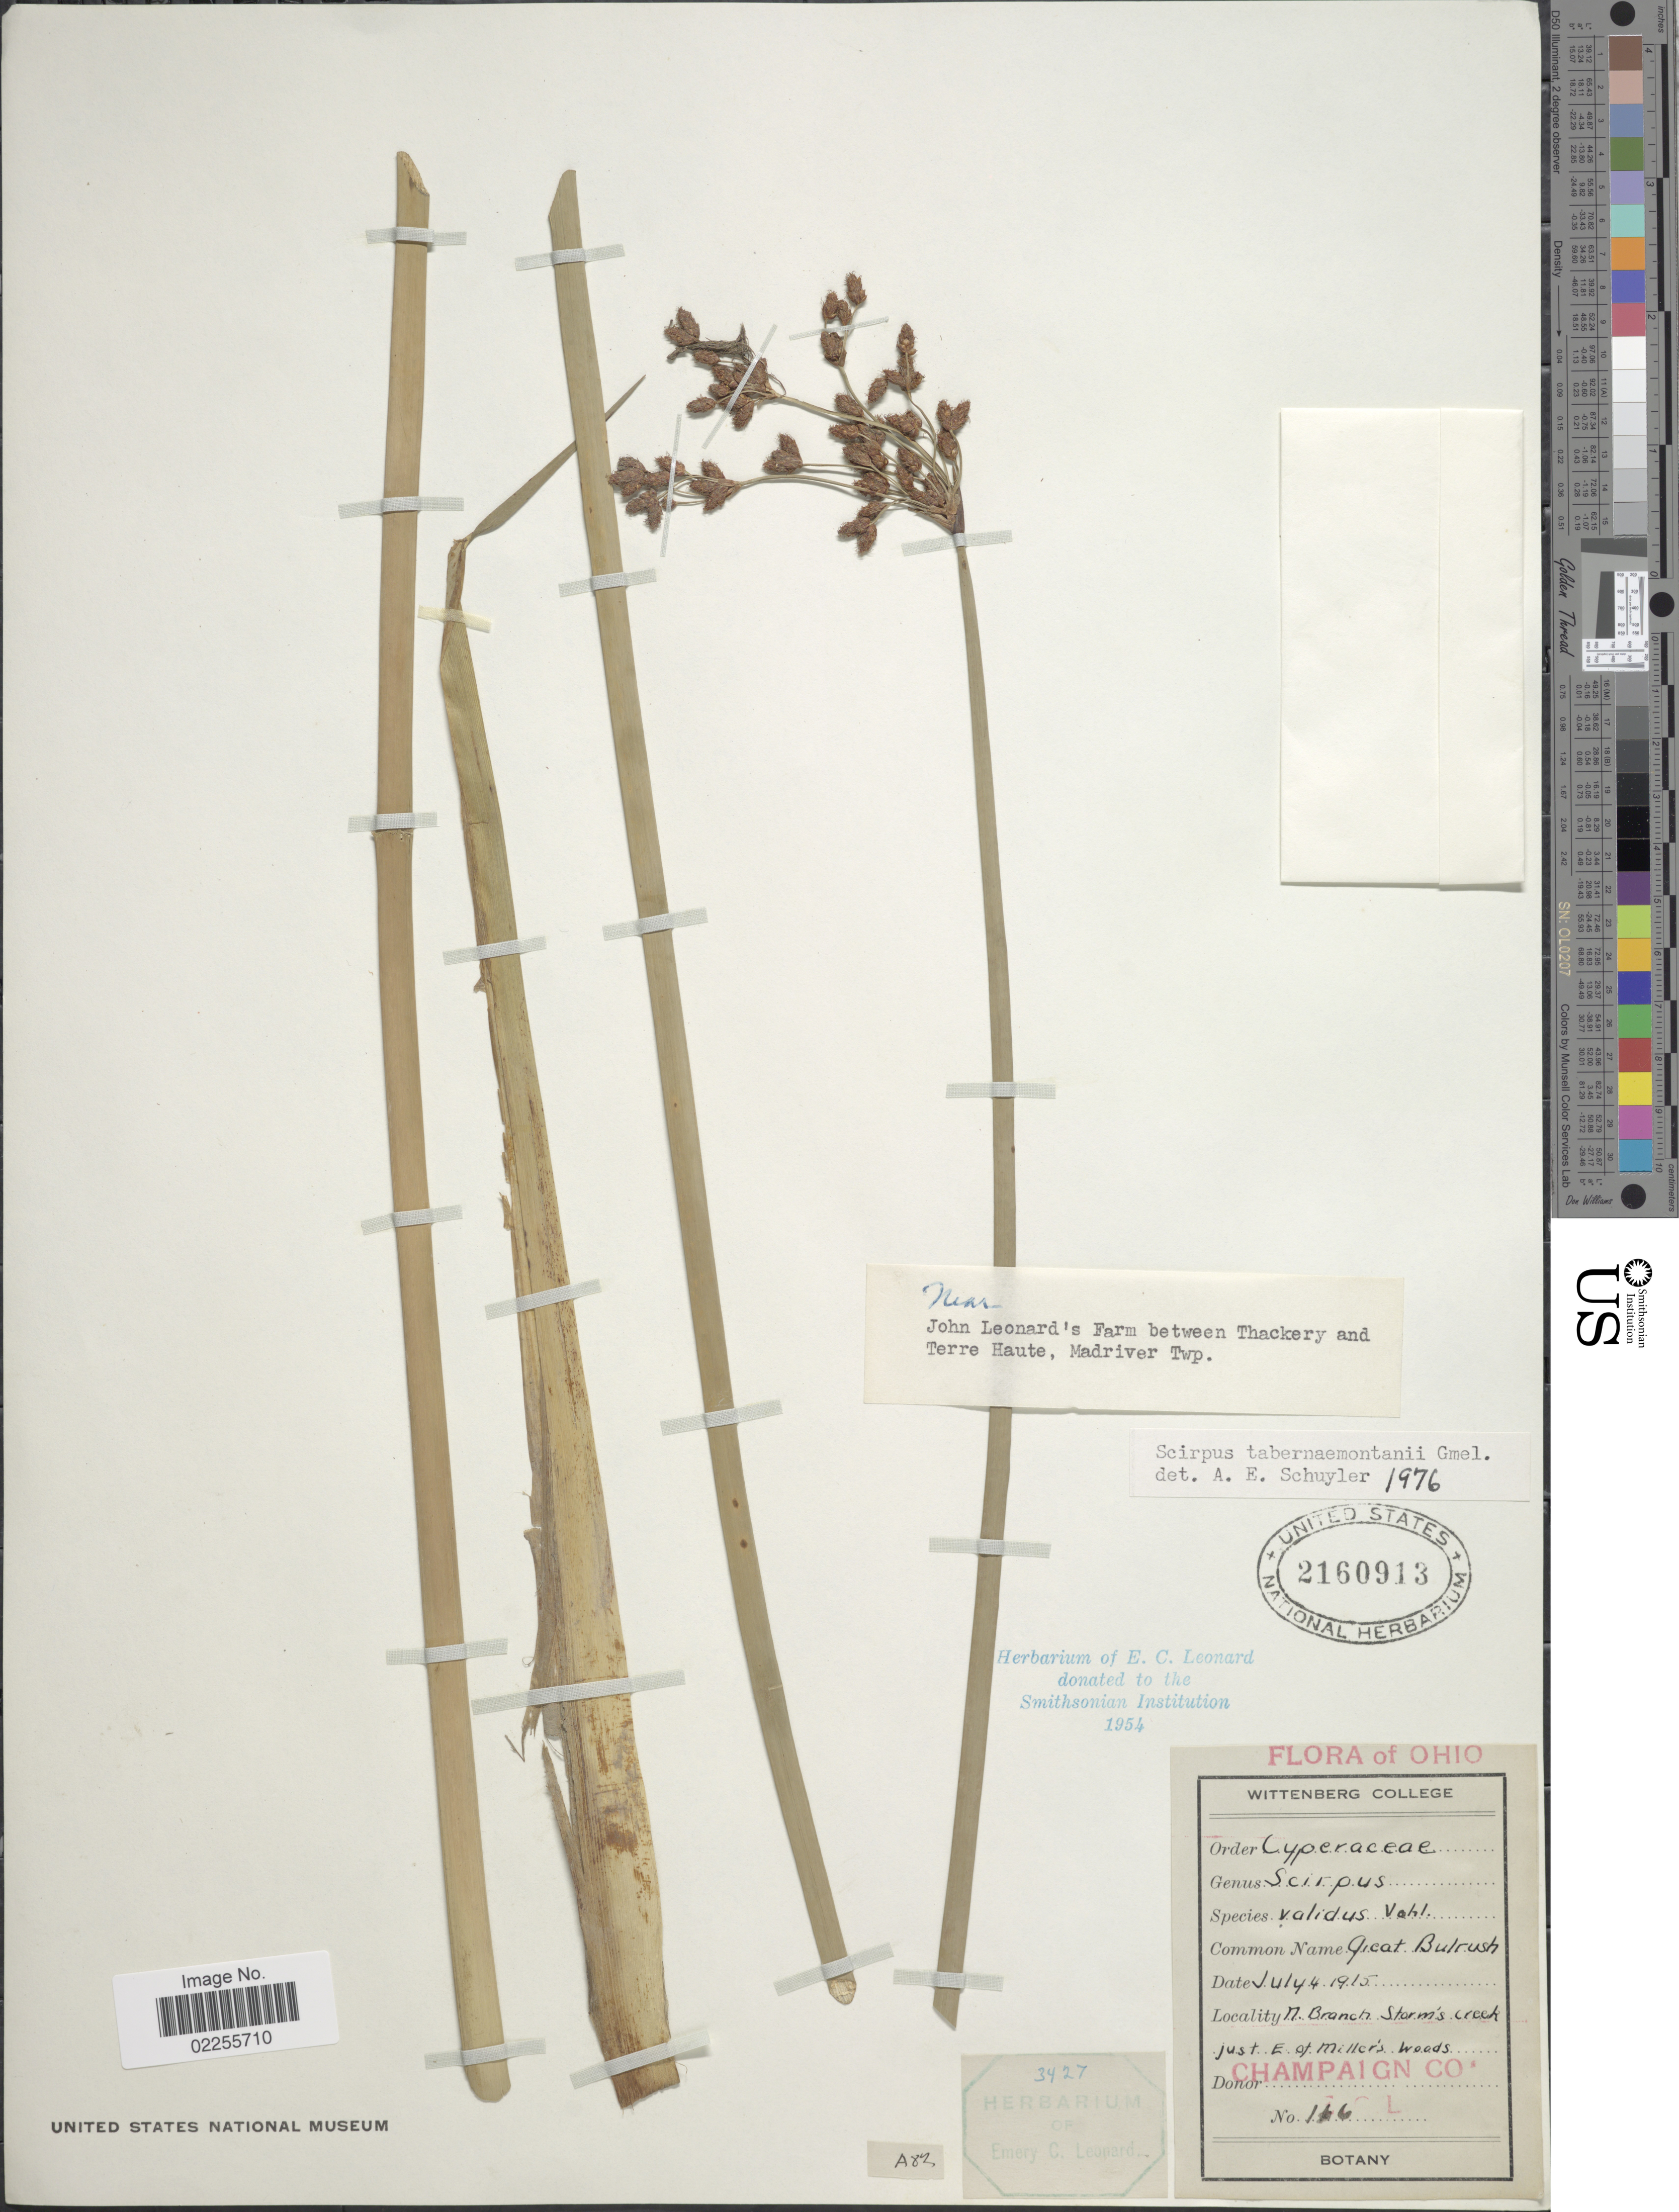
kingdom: Plantae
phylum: Tracheophyta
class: Liliopsida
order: Poales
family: Cyperaceae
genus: Schoenoplectus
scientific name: Schoenoplectus tabernaemontani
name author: (C.C. Gmel.) Palla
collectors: E. C. Leonard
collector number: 166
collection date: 1915-07-04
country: United States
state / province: Ohio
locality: N. Branch Storm's creek just E. of Miller's woods. Champaign Co.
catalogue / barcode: US 2160913